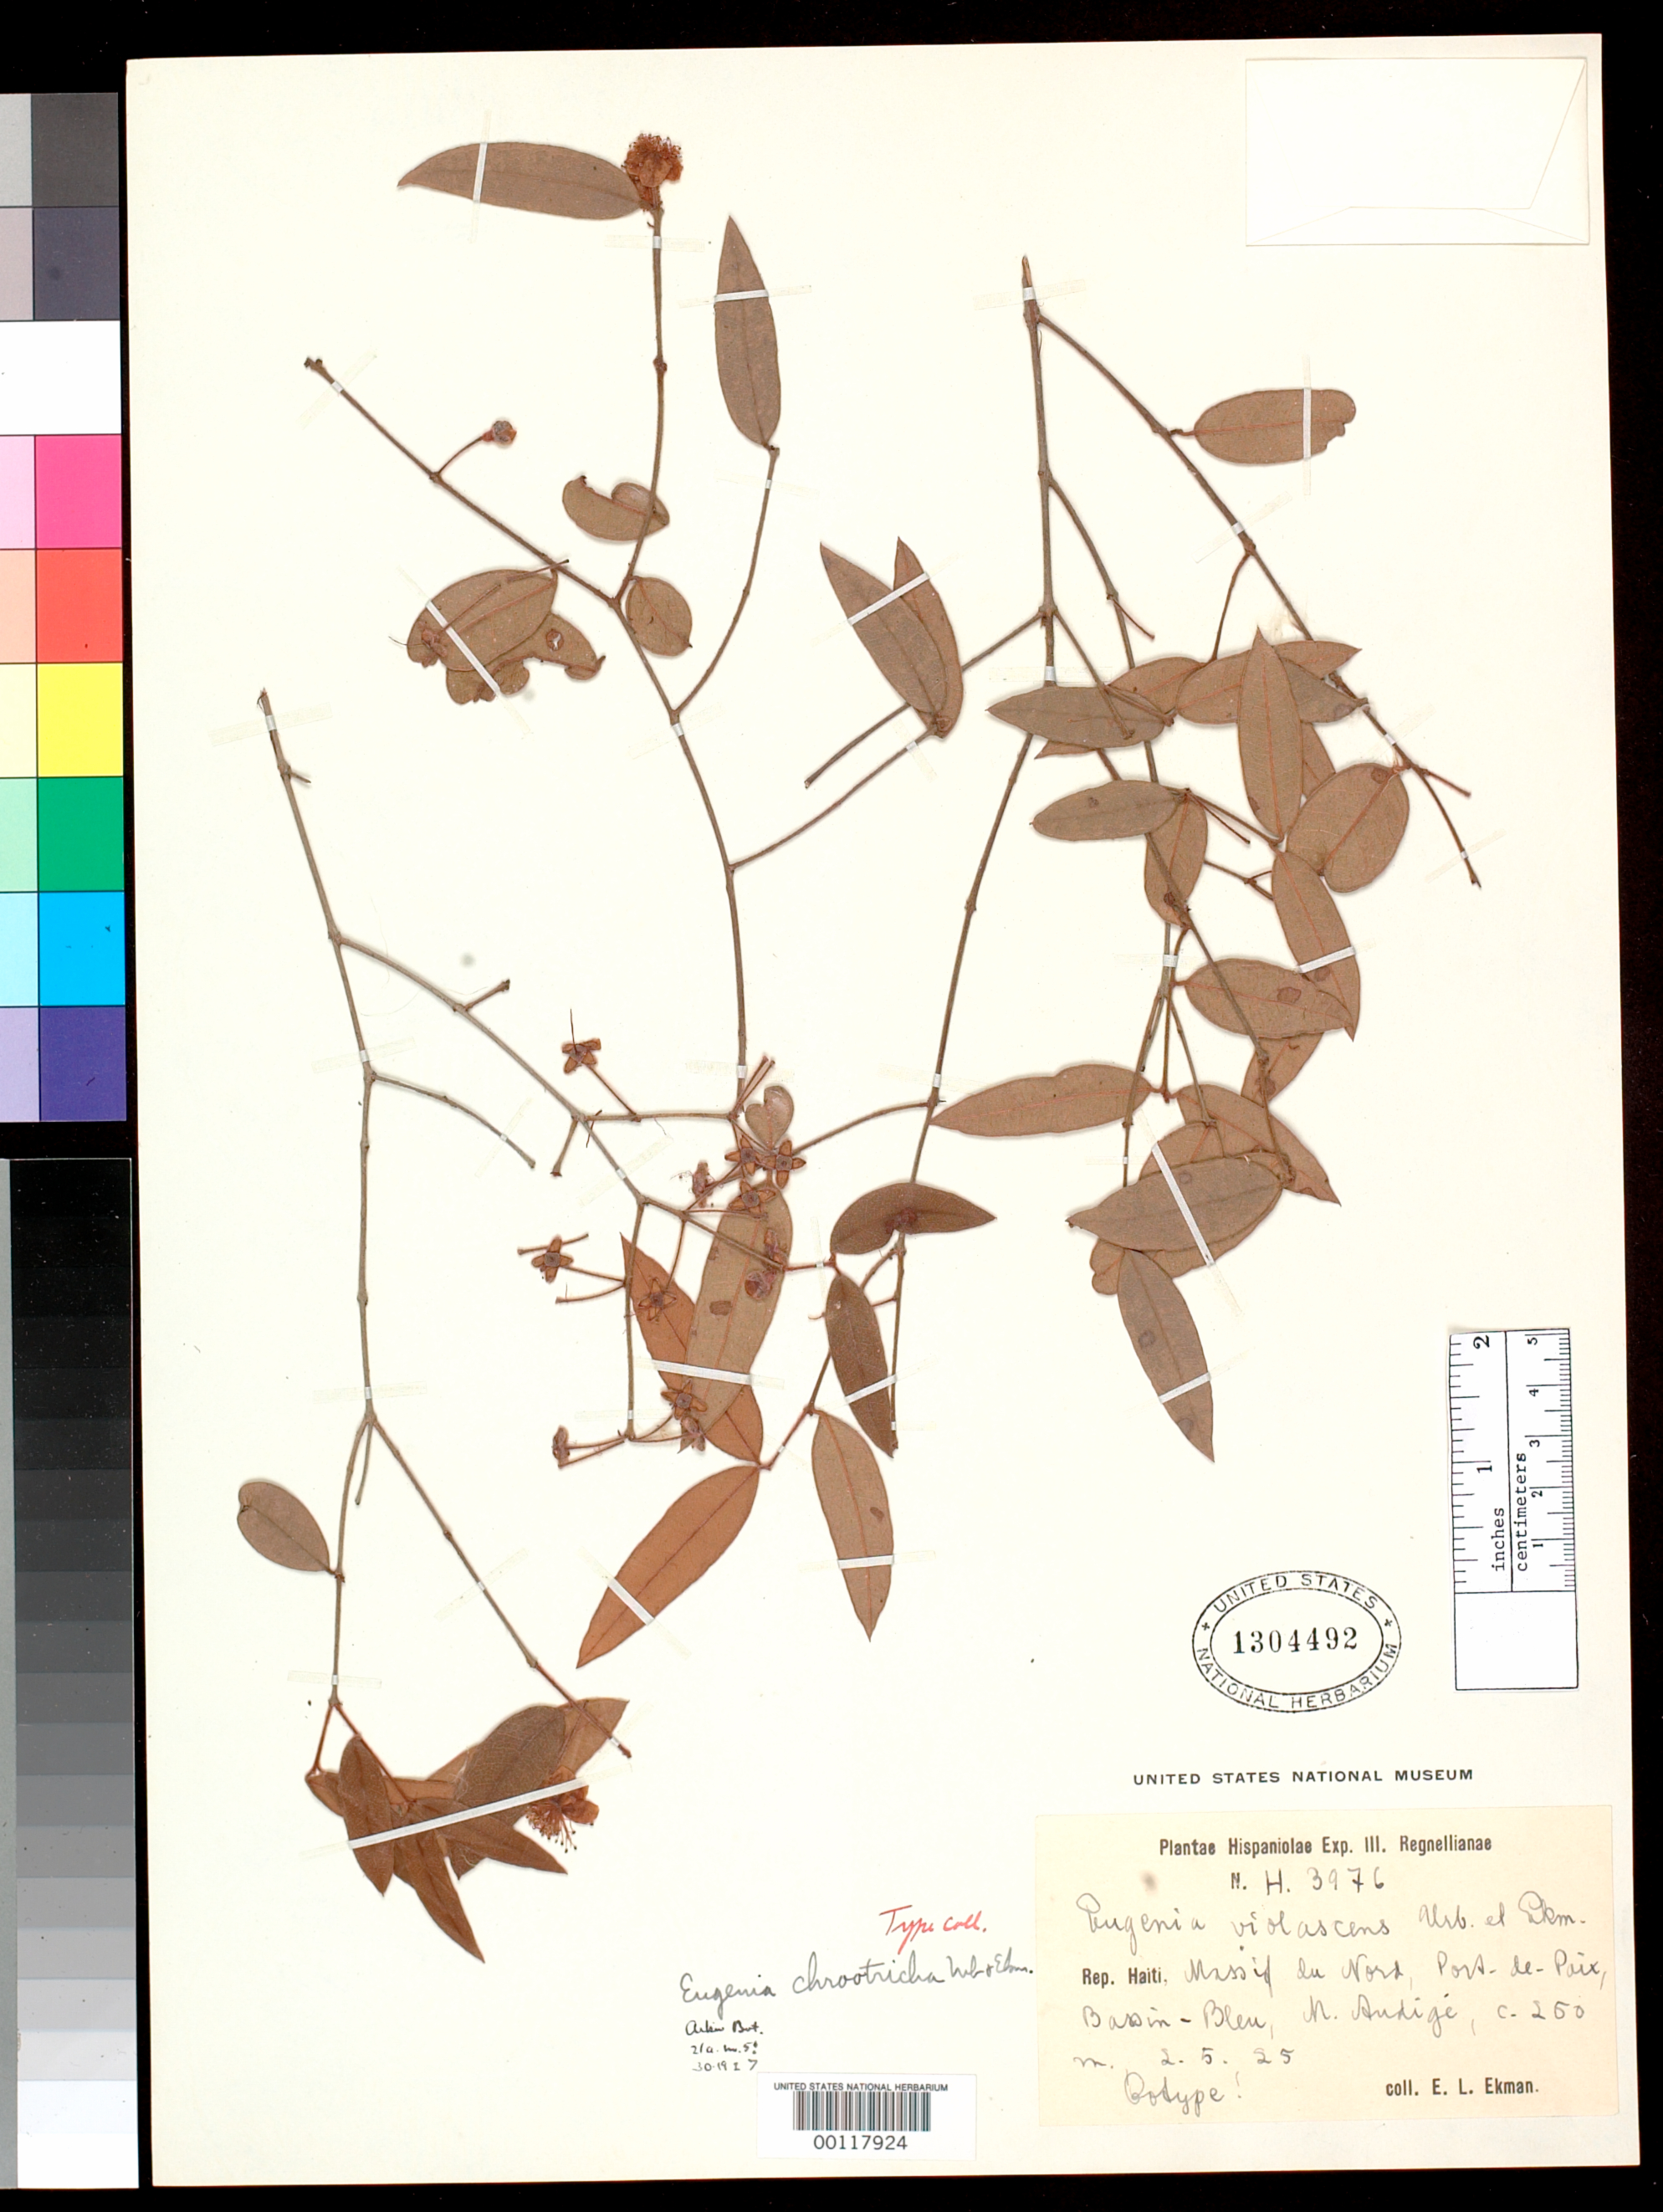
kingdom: Plantae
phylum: Tracheophyta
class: Magnoliopsida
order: Myrtales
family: Myrtaceae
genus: Eugenia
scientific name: Eugenia chrootricha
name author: Urb. & Ekman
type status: Isotype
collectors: E. L. Ekman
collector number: H 3976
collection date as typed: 02 May 1925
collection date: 1925-05-02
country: Haiti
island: Hispaniola Island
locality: Prope Port-de-Paix, Vallee Destrois-Rivieres, morne Audige.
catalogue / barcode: US 1304492